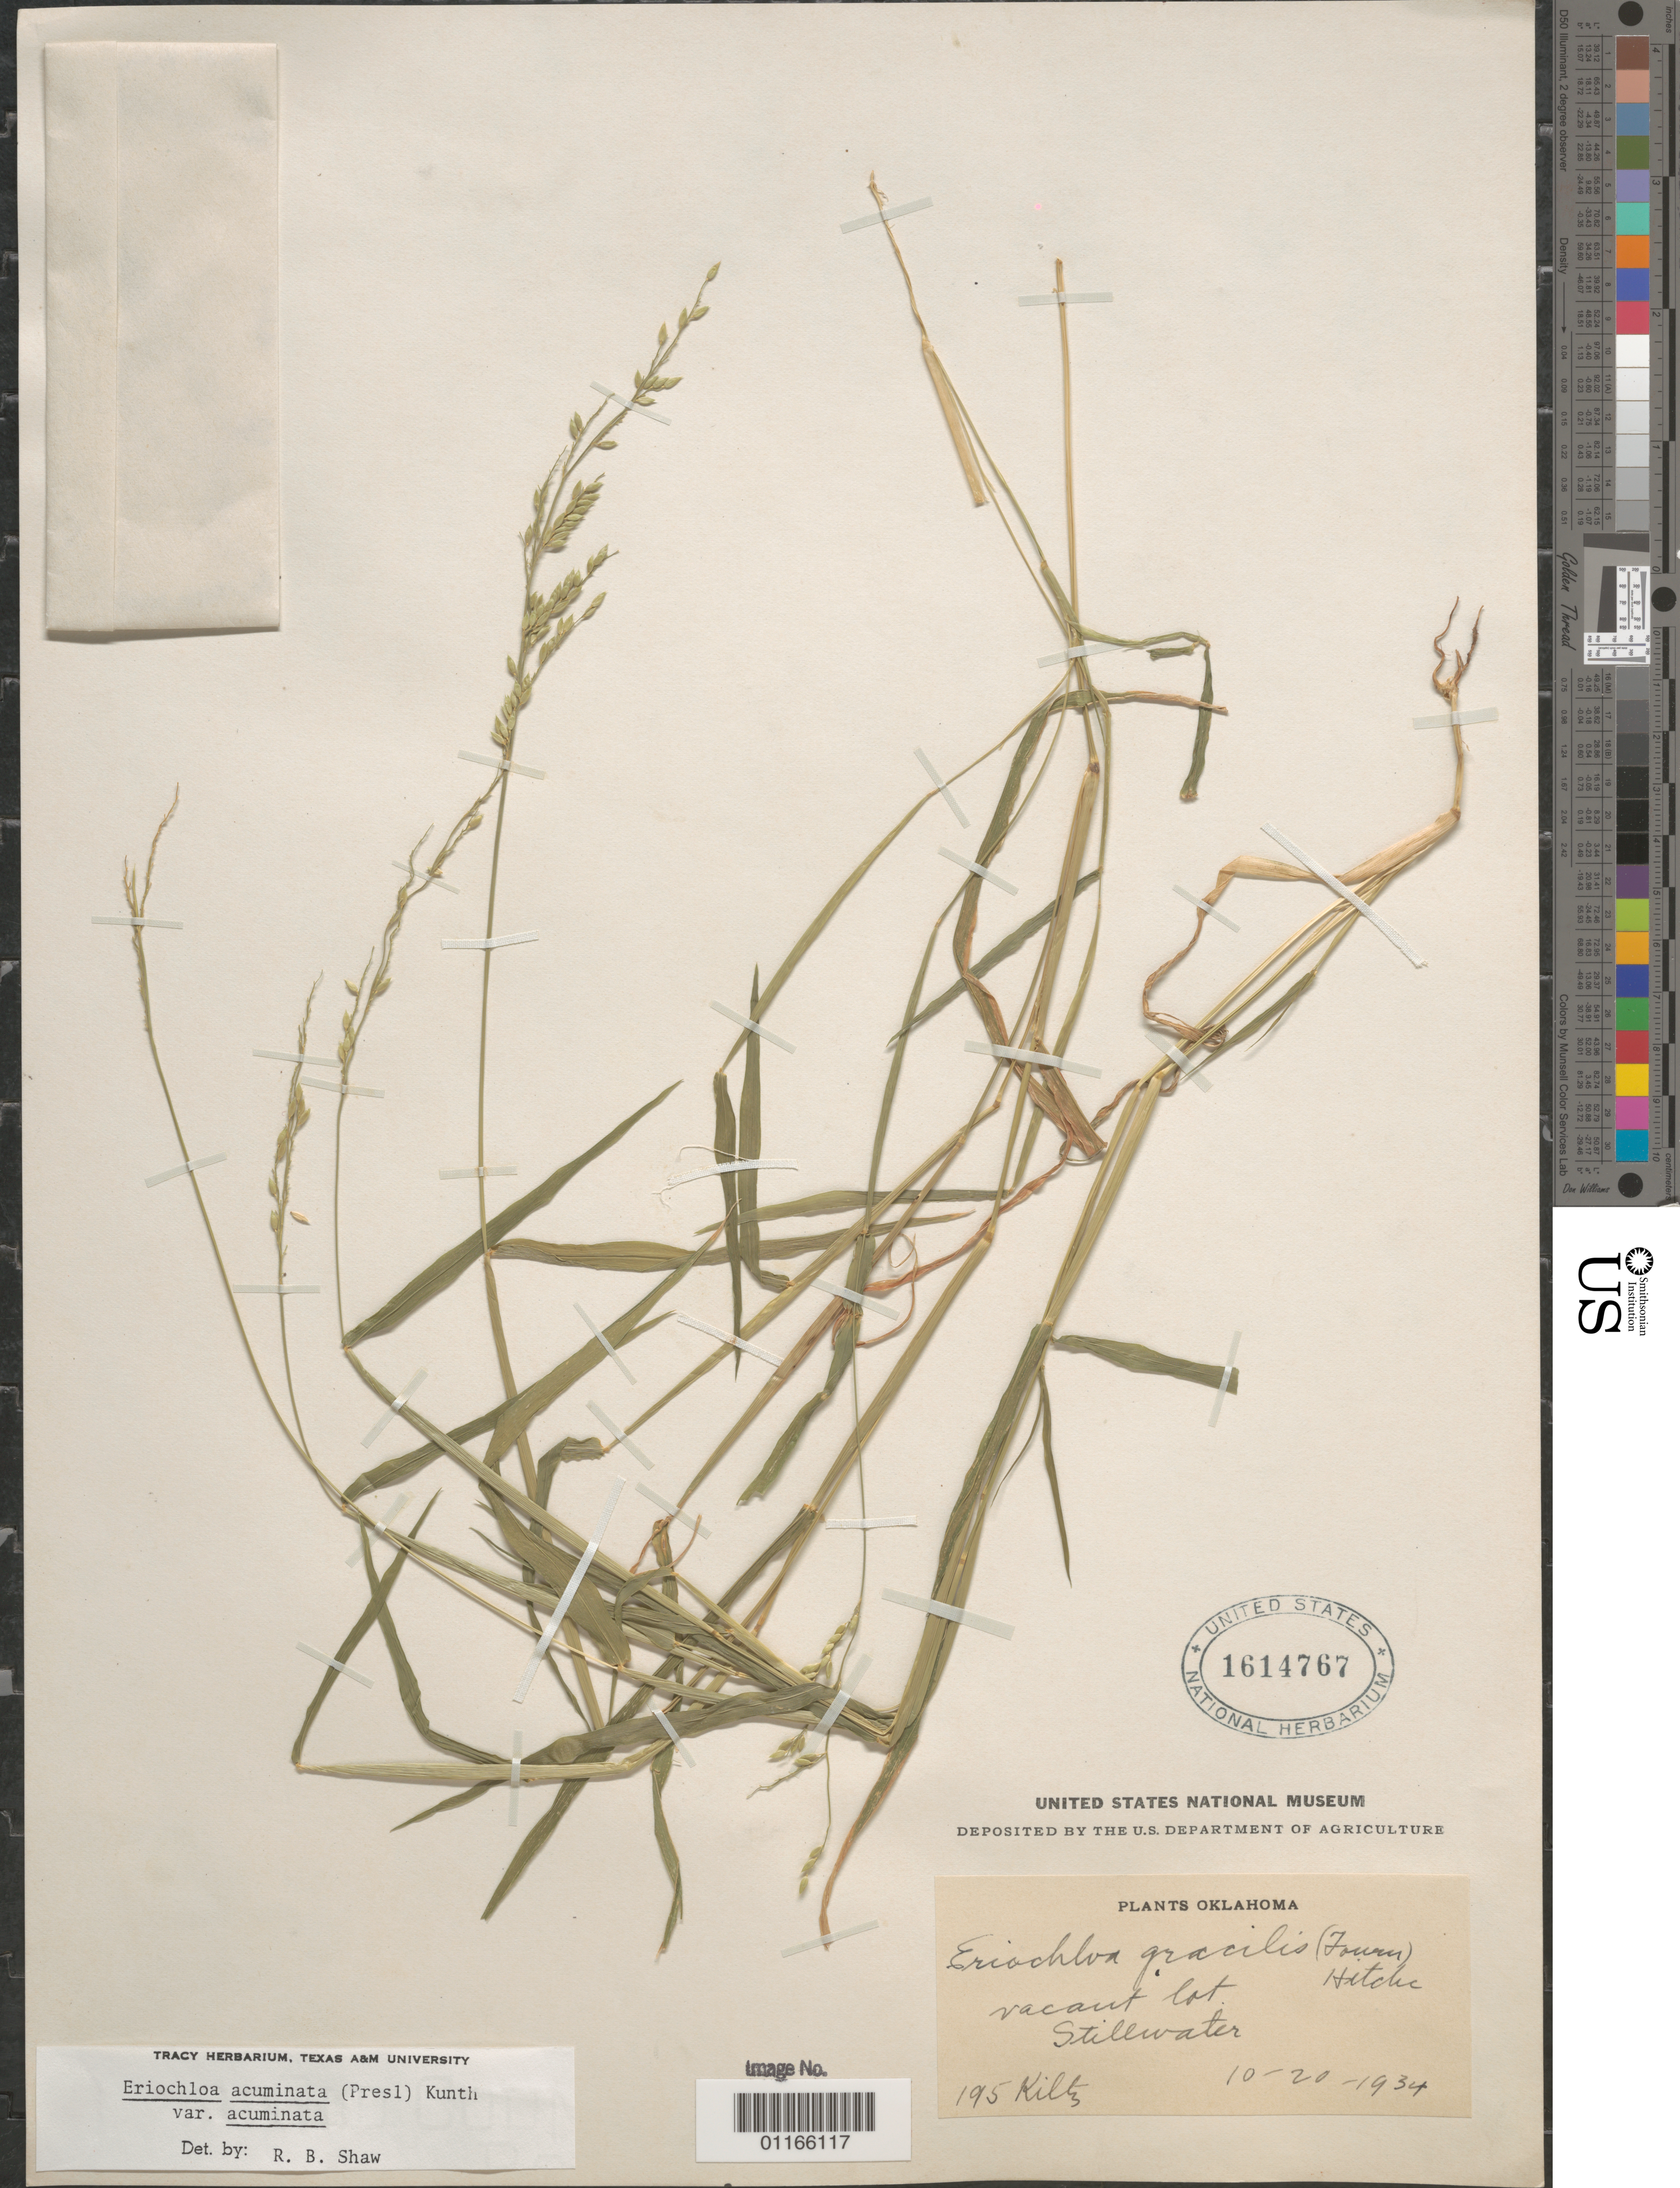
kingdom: Plantae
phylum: Tracheophyta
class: Liliopsida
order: Poales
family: Poaceae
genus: Eriochloa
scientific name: Eriochloa acuminata var. acuminata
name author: (J. Presl) Kunth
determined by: Shaw, R. B.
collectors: B. Kiltz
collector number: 195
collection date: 1934-10-20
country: United States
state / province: Oklahoma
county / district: Stillwater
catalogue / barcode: US 1614767